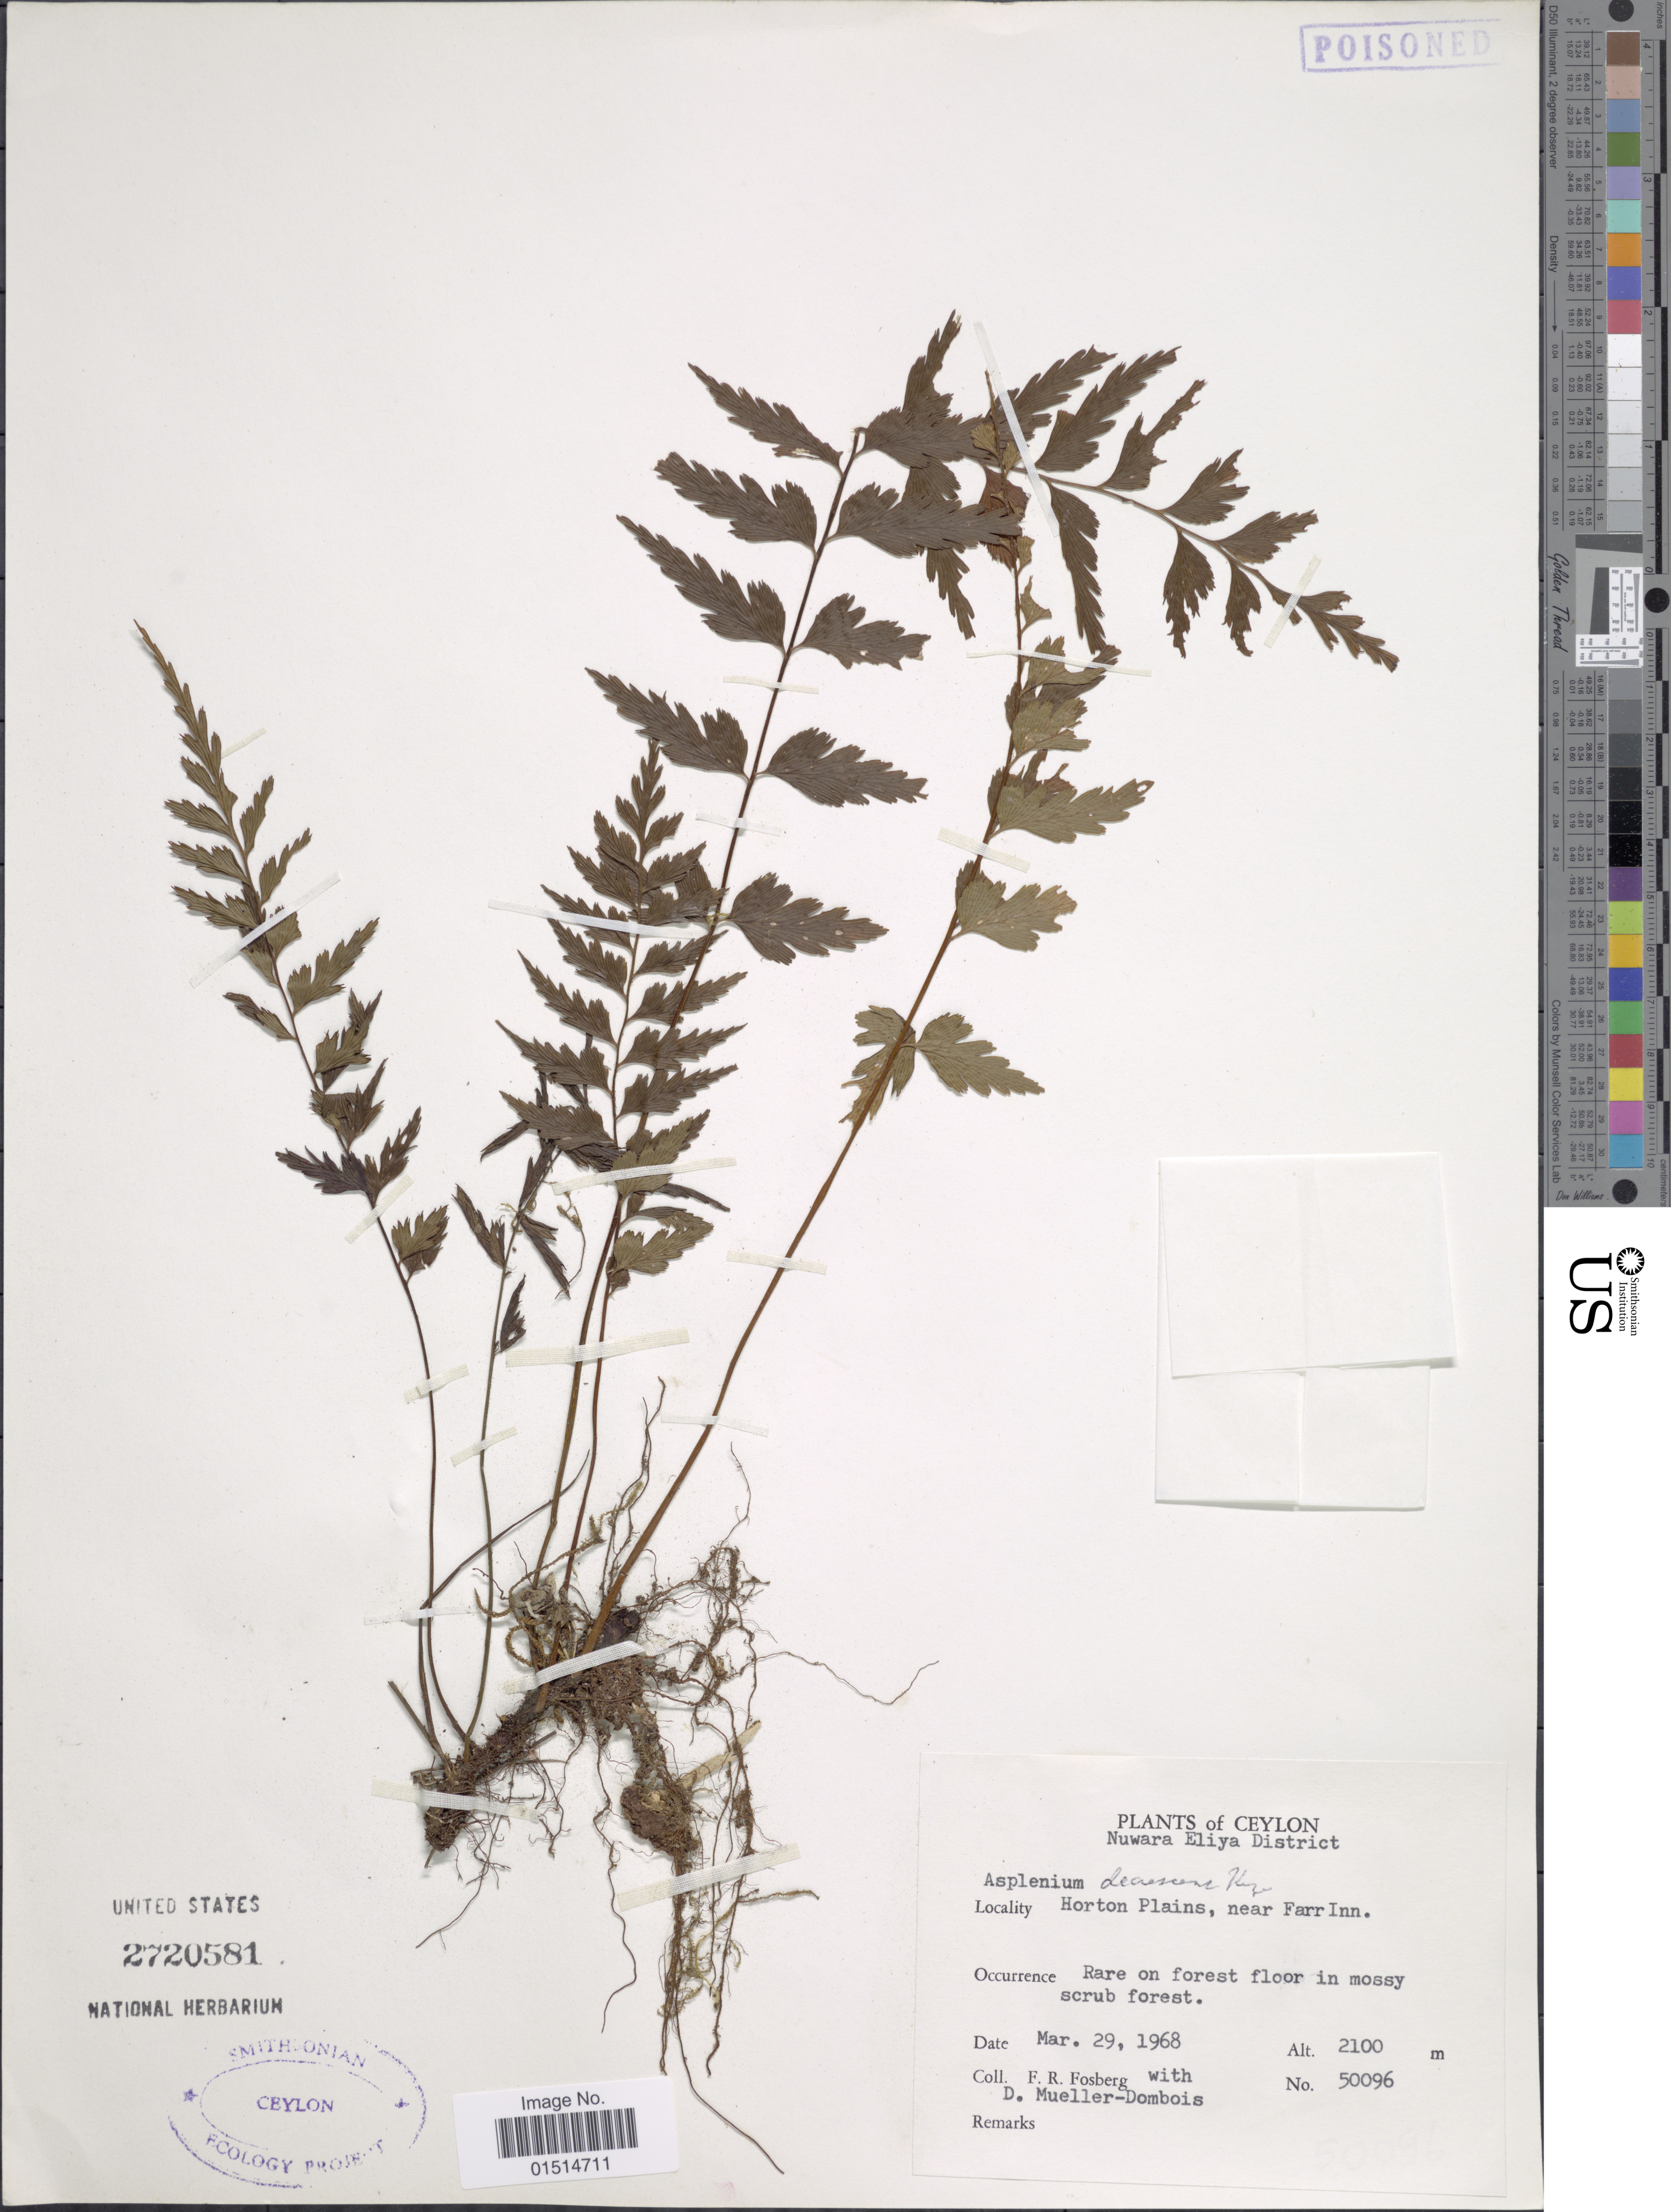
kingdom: Plantae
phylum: Tracheophyta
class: Polypodiopsida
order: Polypodiales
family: Aspleniaceae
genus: Asplenium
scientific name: Asplenium decrescens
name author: Kunze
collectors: F. R. Fosberg & D. Mueller-Dombois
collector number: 50096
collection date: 1968-03-29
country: Sri Lanka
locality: Ceylon, Nuwara Eliya District, Horton Plains, Near Farr Inn. Rare on forest floor in mossy scrub forest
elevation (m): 2100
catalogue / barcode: US 2720581